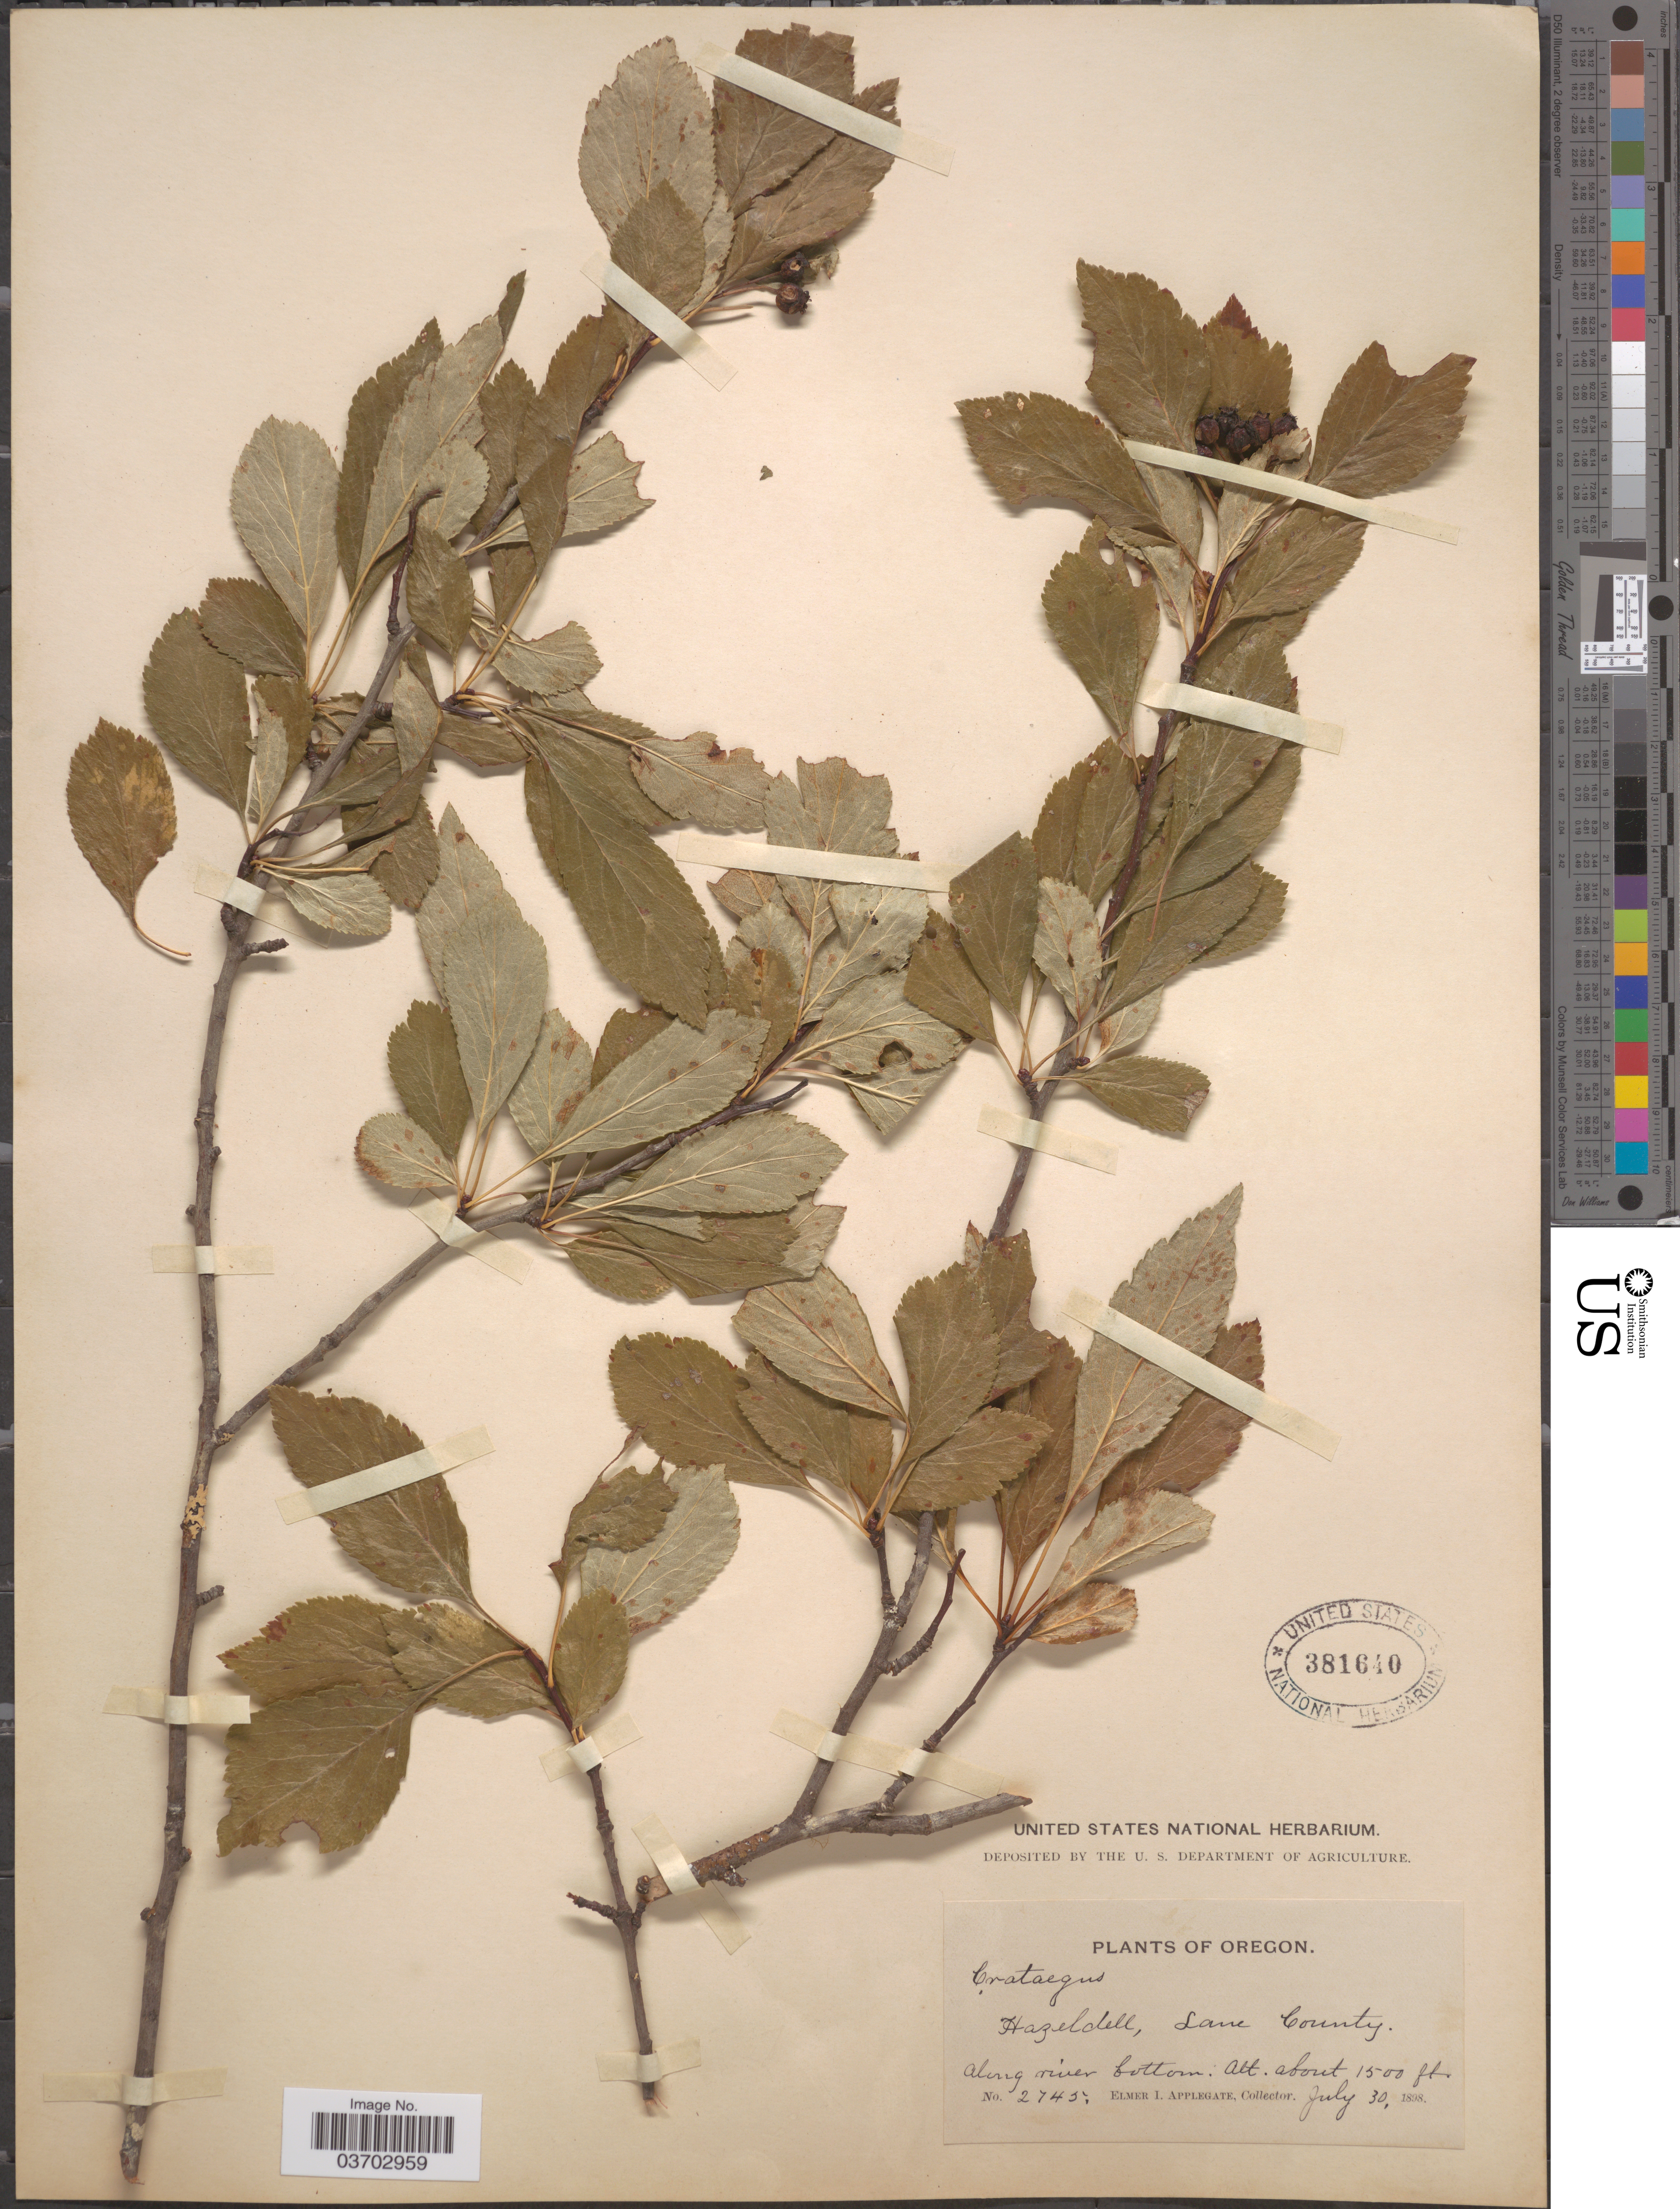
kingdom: Plantae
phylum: Tracheophyta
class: Magnoliopsida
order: Rosales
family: Rosaceae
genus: Crataegus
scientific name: Crataegus sp.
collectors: E. I. Applegate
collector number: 2745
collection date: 1898-07-30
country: United States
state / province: Oregon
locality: Hazeldell, Lane County. Along river buttom.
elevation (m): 457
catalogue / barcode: US 381640